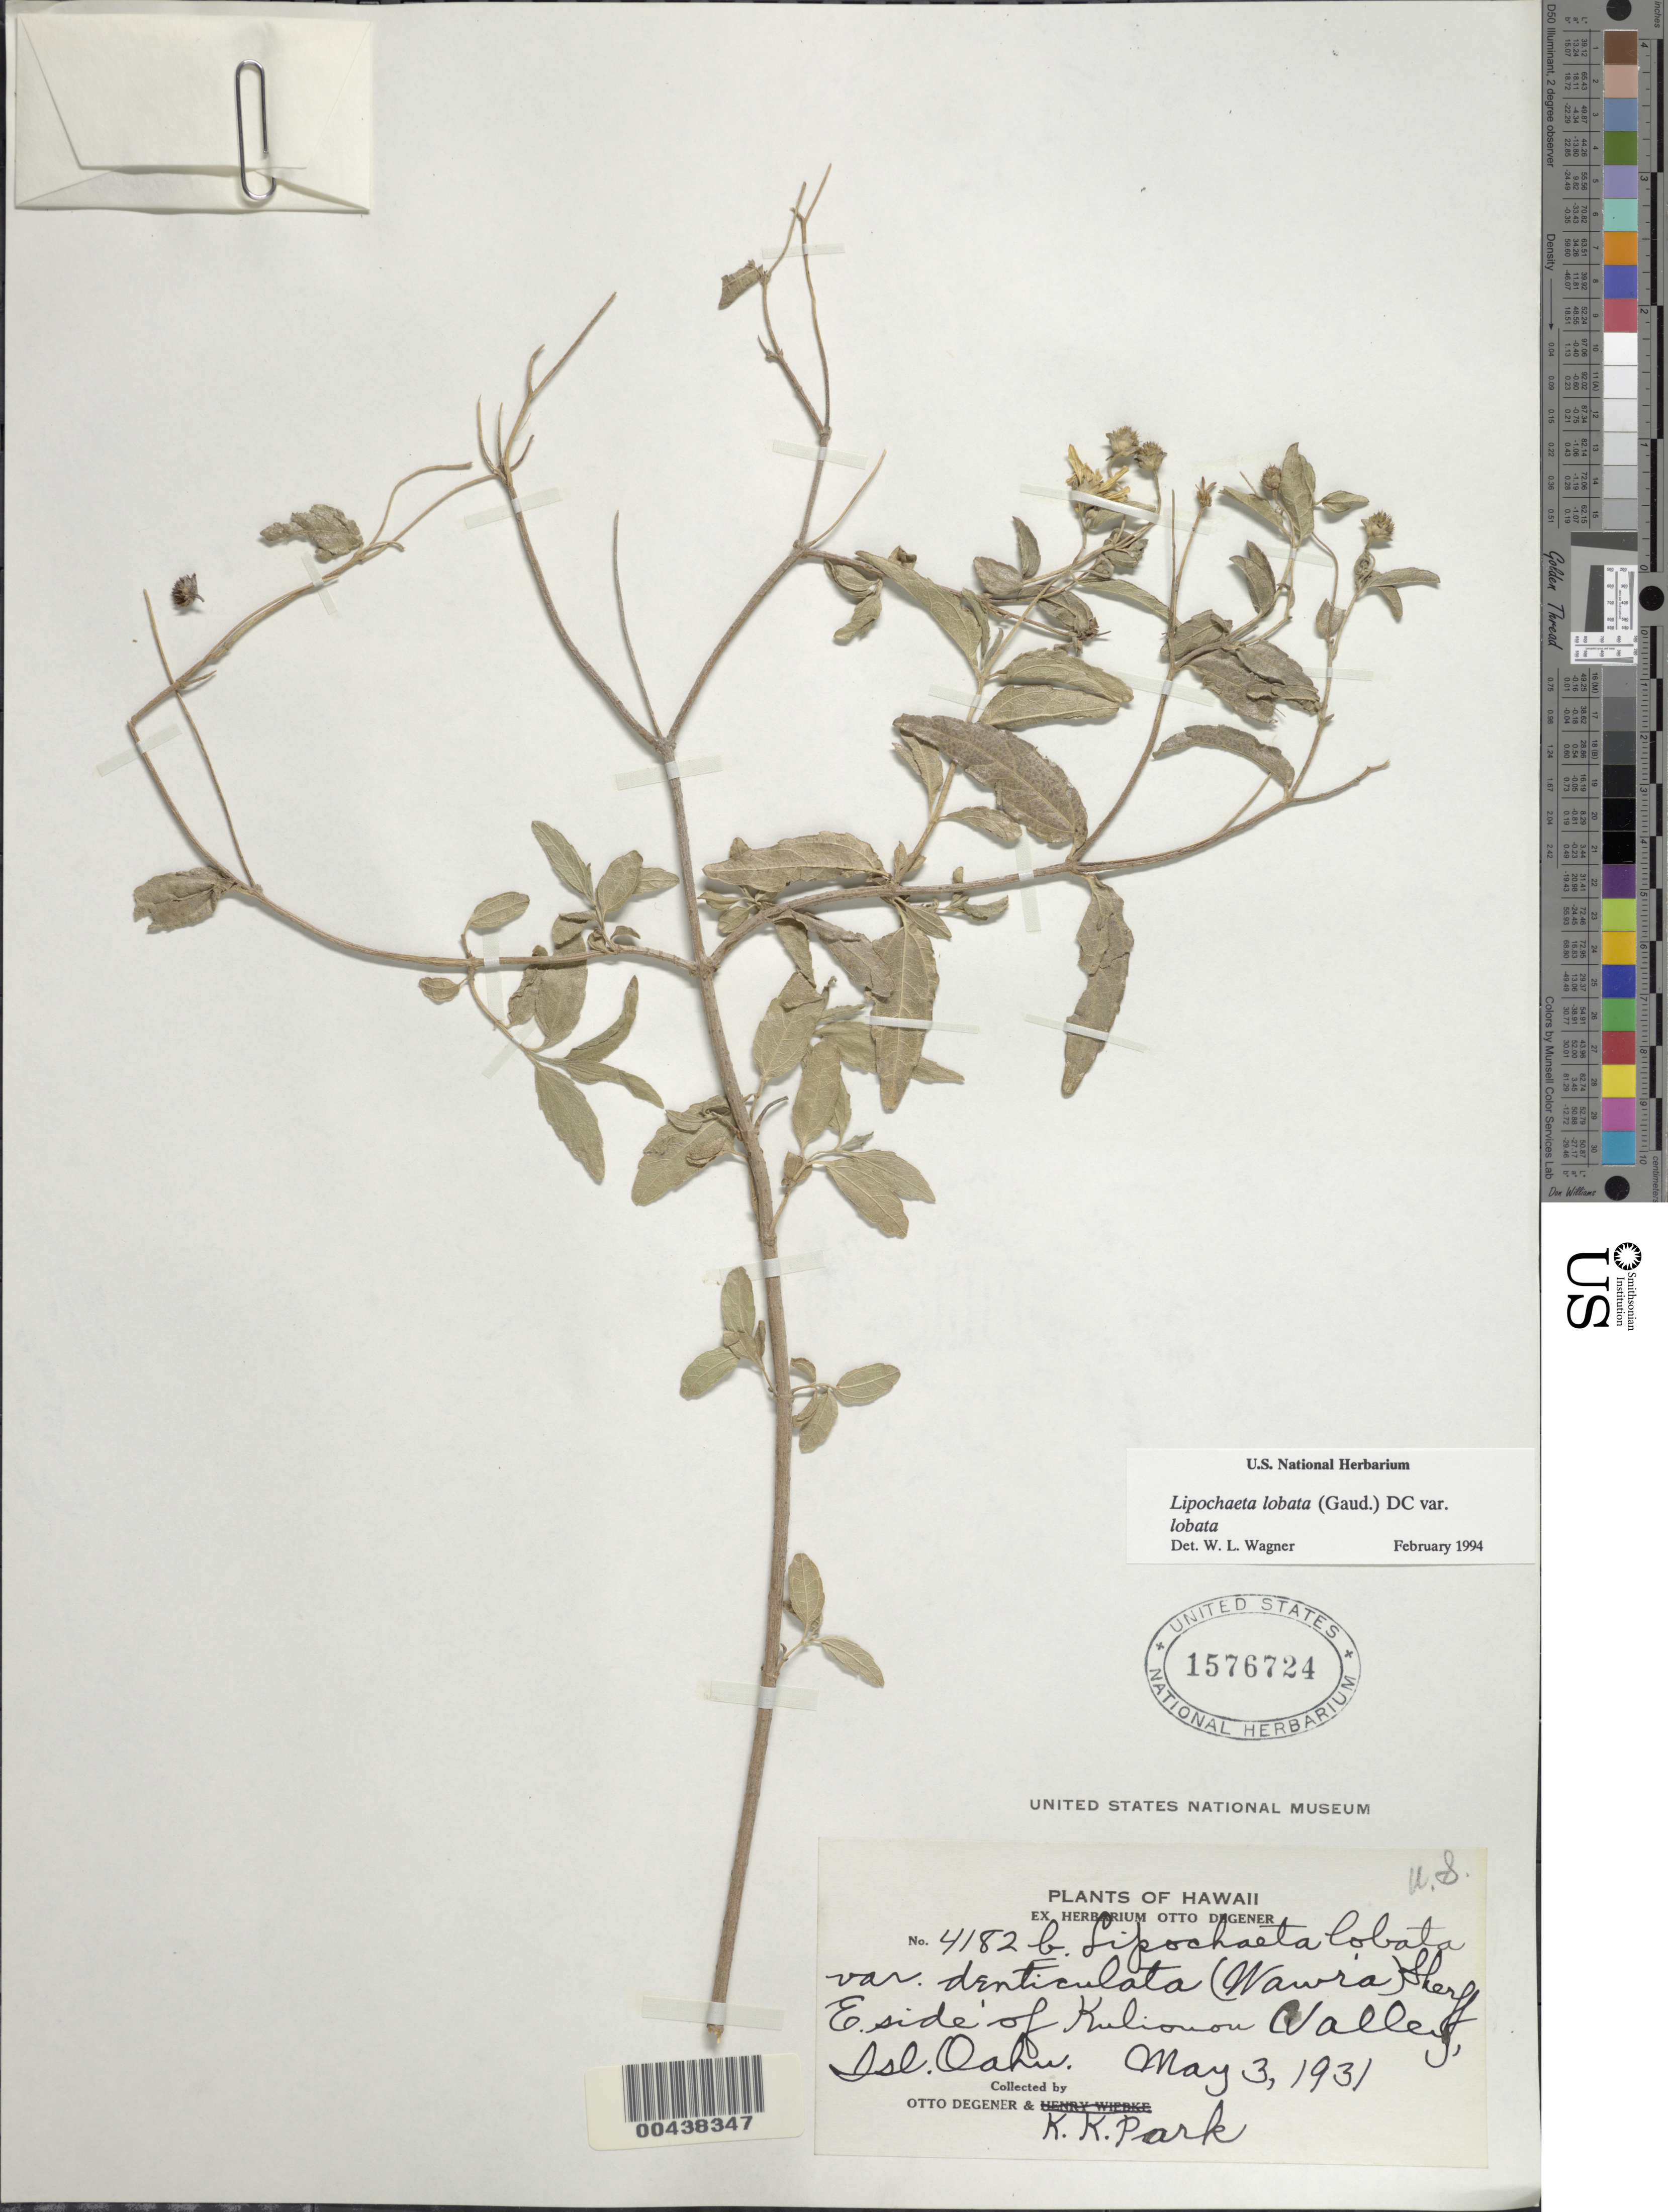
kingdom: Plantae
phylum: Tracheophyta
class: Magnoliopsida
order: Asterales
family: Asteraceae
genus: Lipochaeta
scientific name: Lipochaeta lobata var. lobata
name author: (Gaudich.) DC.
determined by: Wagner, W. L., (BOT), Smithsonian Institution - National Museum of Natural History (UNITED STATES)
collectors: O. Degener & K. Park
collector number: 4182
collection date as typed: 3 May 1931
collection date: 1931-05-03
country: United States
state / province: Hawaii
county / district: Honolulu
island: Oahu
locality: E side of Kuliouou Valley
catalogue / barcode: US 1576724